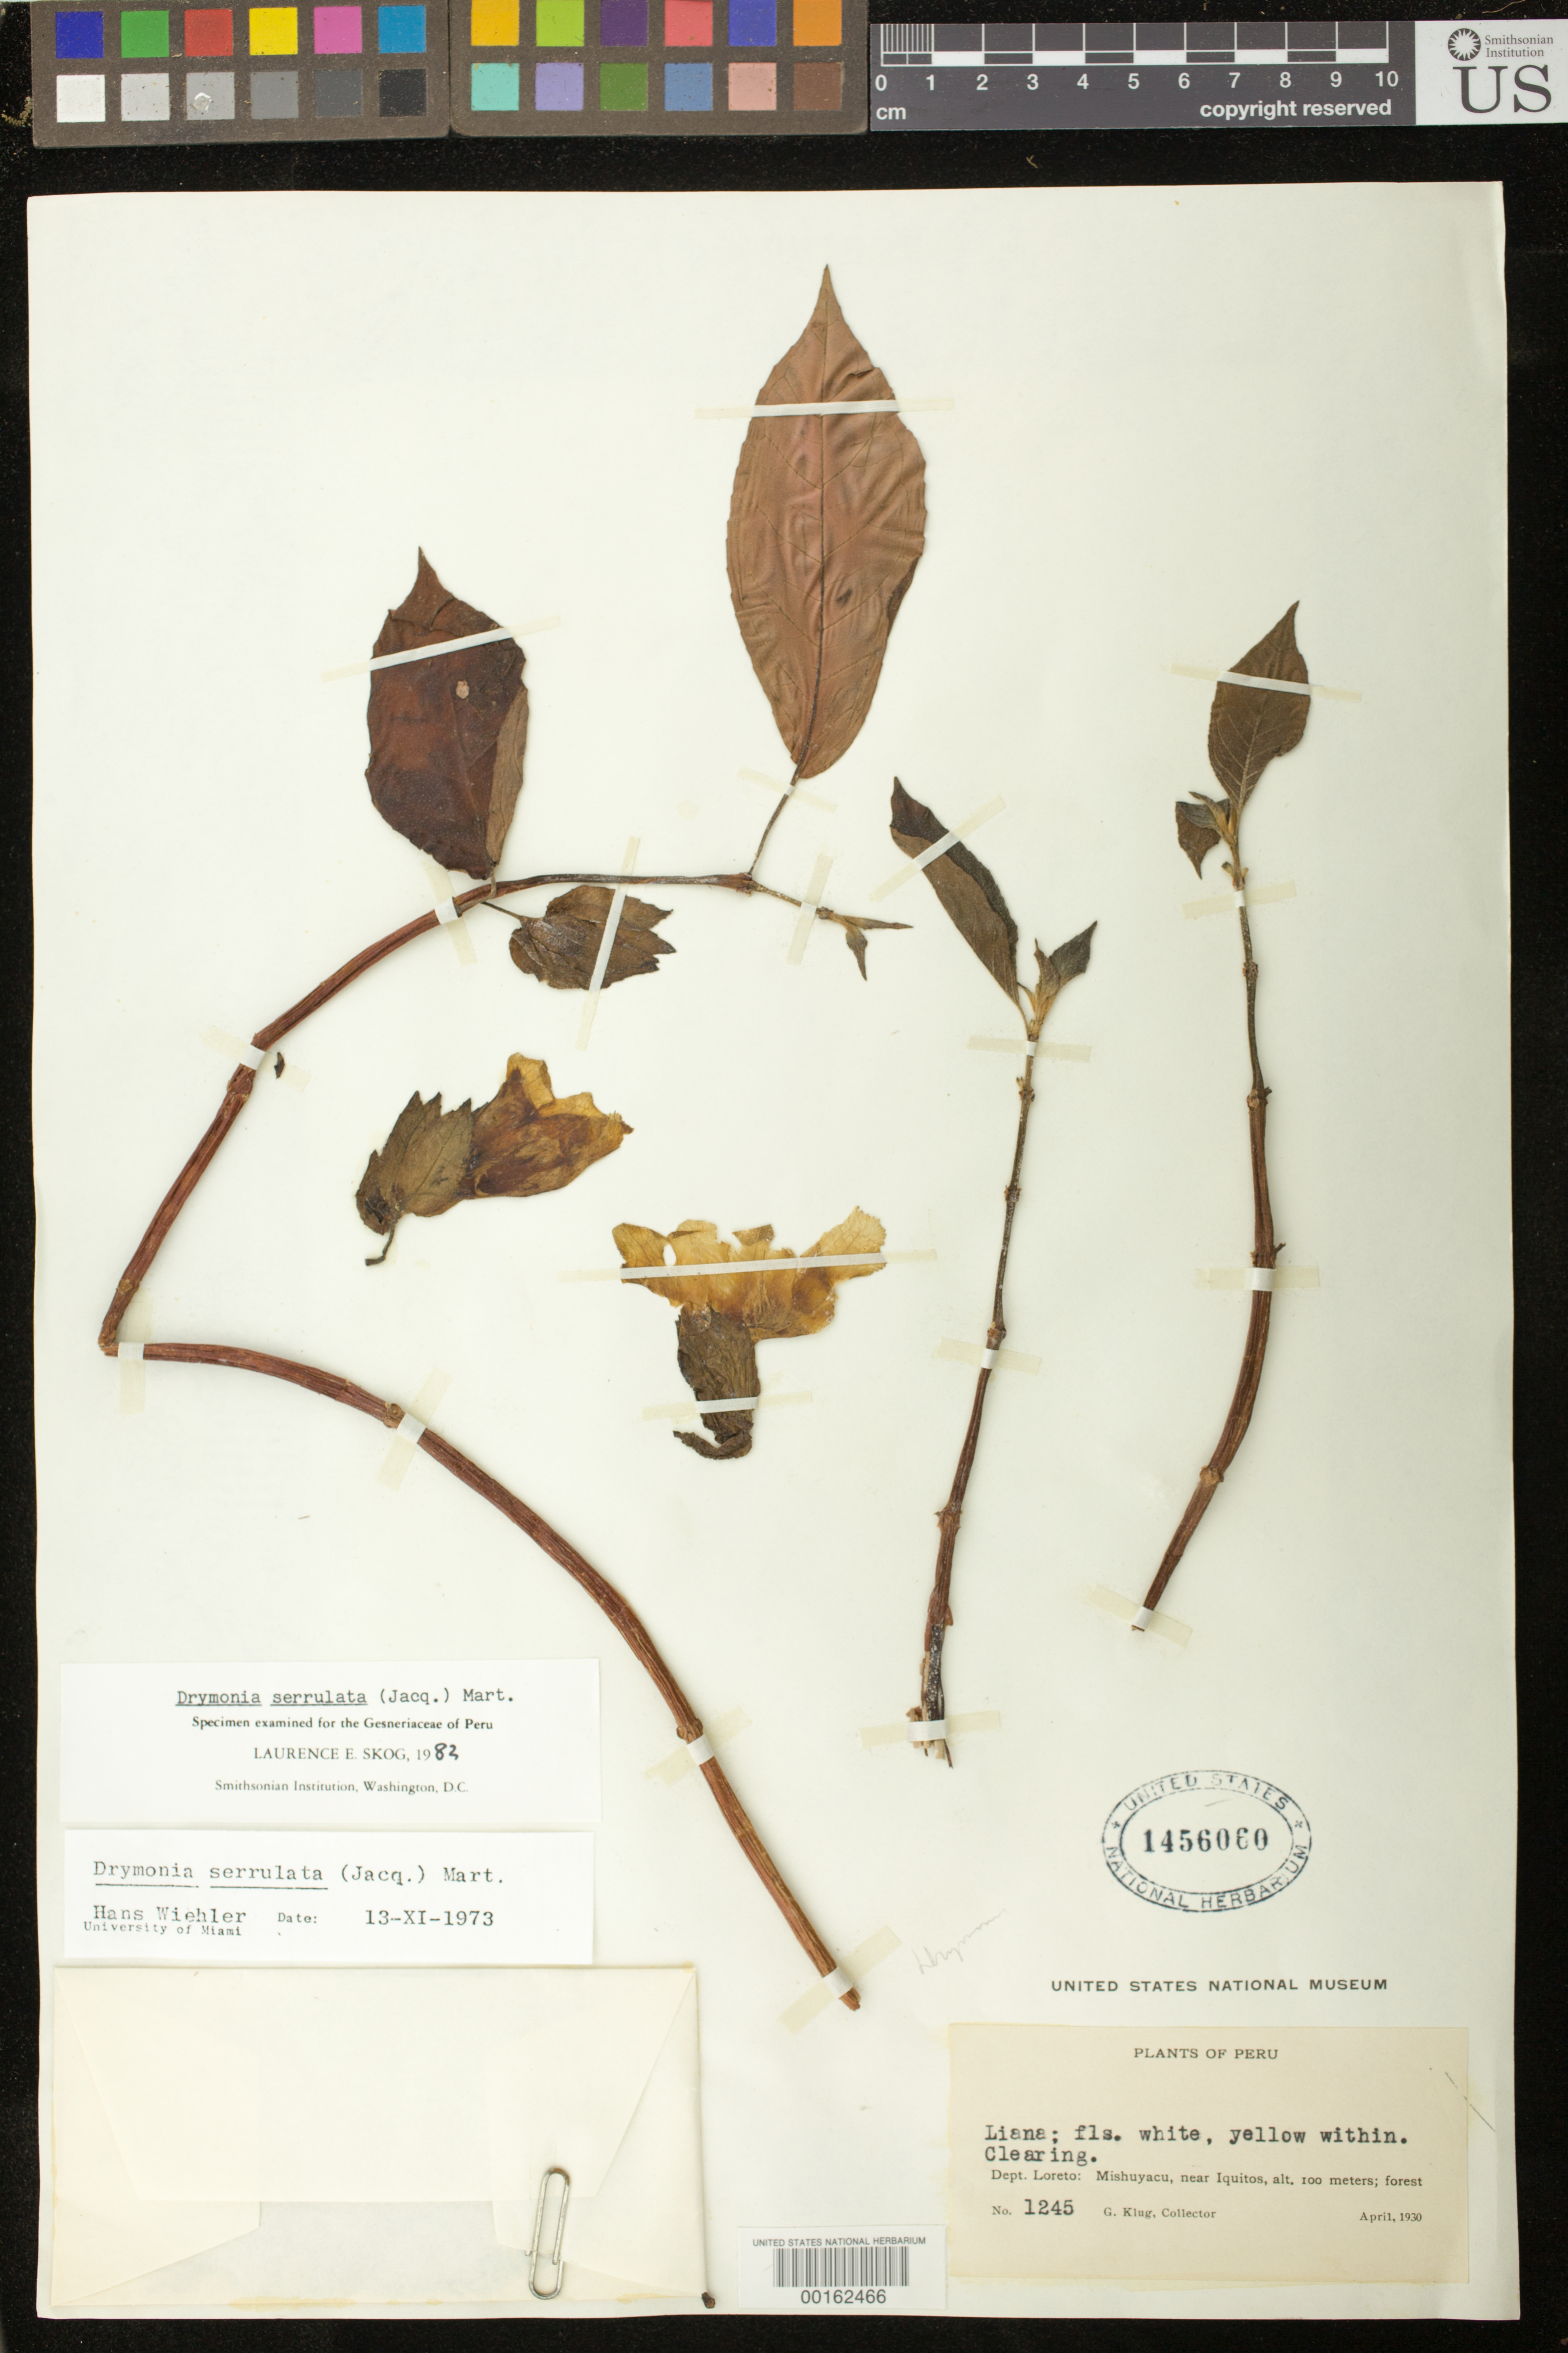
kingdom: Plantae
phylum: Tracheophyta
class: Magnoliopsida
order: Lamiales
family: Gesneriaceae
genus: Drymonia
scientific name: Drymonia serrulata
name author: (Jacq.) Mart.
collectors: G. Klug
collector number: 1245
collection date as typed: Apr 1930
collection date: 1930-04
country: Peru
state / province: Loreto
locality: Mishuyacu, near Iquitos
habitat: Forest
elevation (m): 100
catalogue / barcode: US 1456060